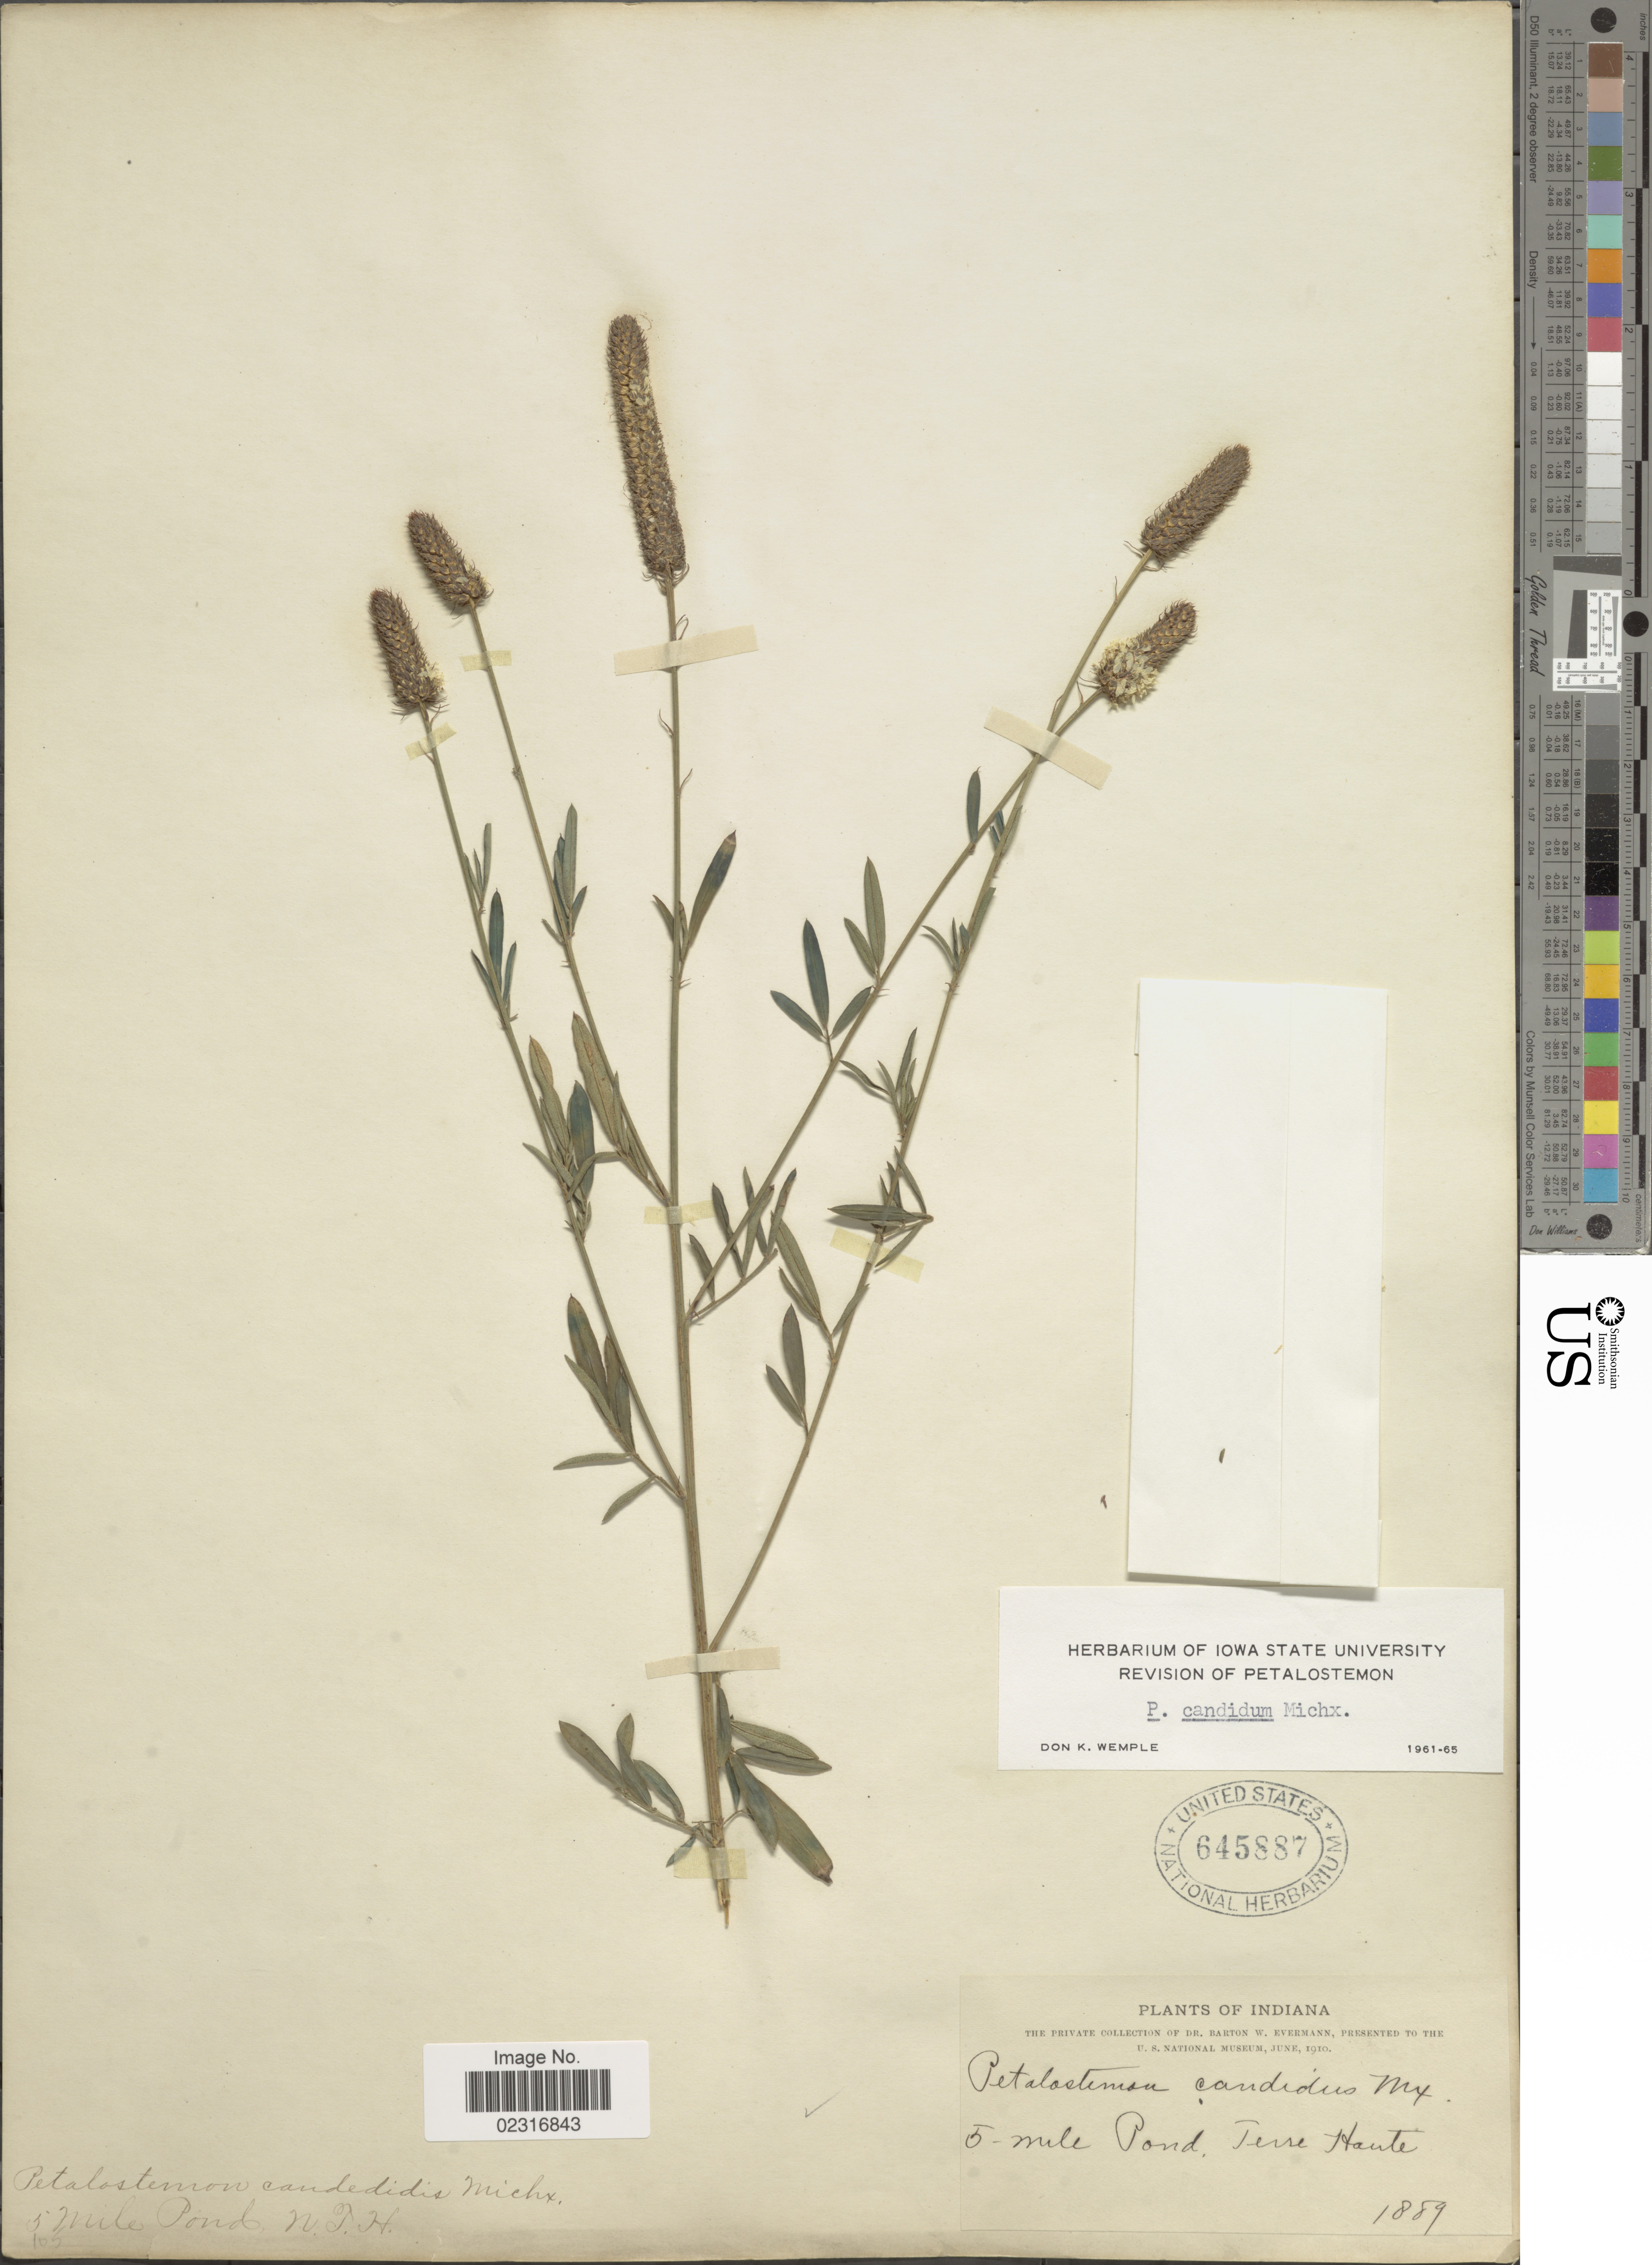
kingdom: Plantae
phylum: Tracheophyta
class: Magnoliopsida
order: Fabales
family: Fabaceae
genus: Dalea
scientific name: Dalea candida var. candida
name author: Michx. ex Willd.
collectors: B. W. Evermann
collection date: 1889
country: United States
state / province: Indiana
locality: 5-mile Pond, Terre Haute.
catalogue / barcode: US 645887